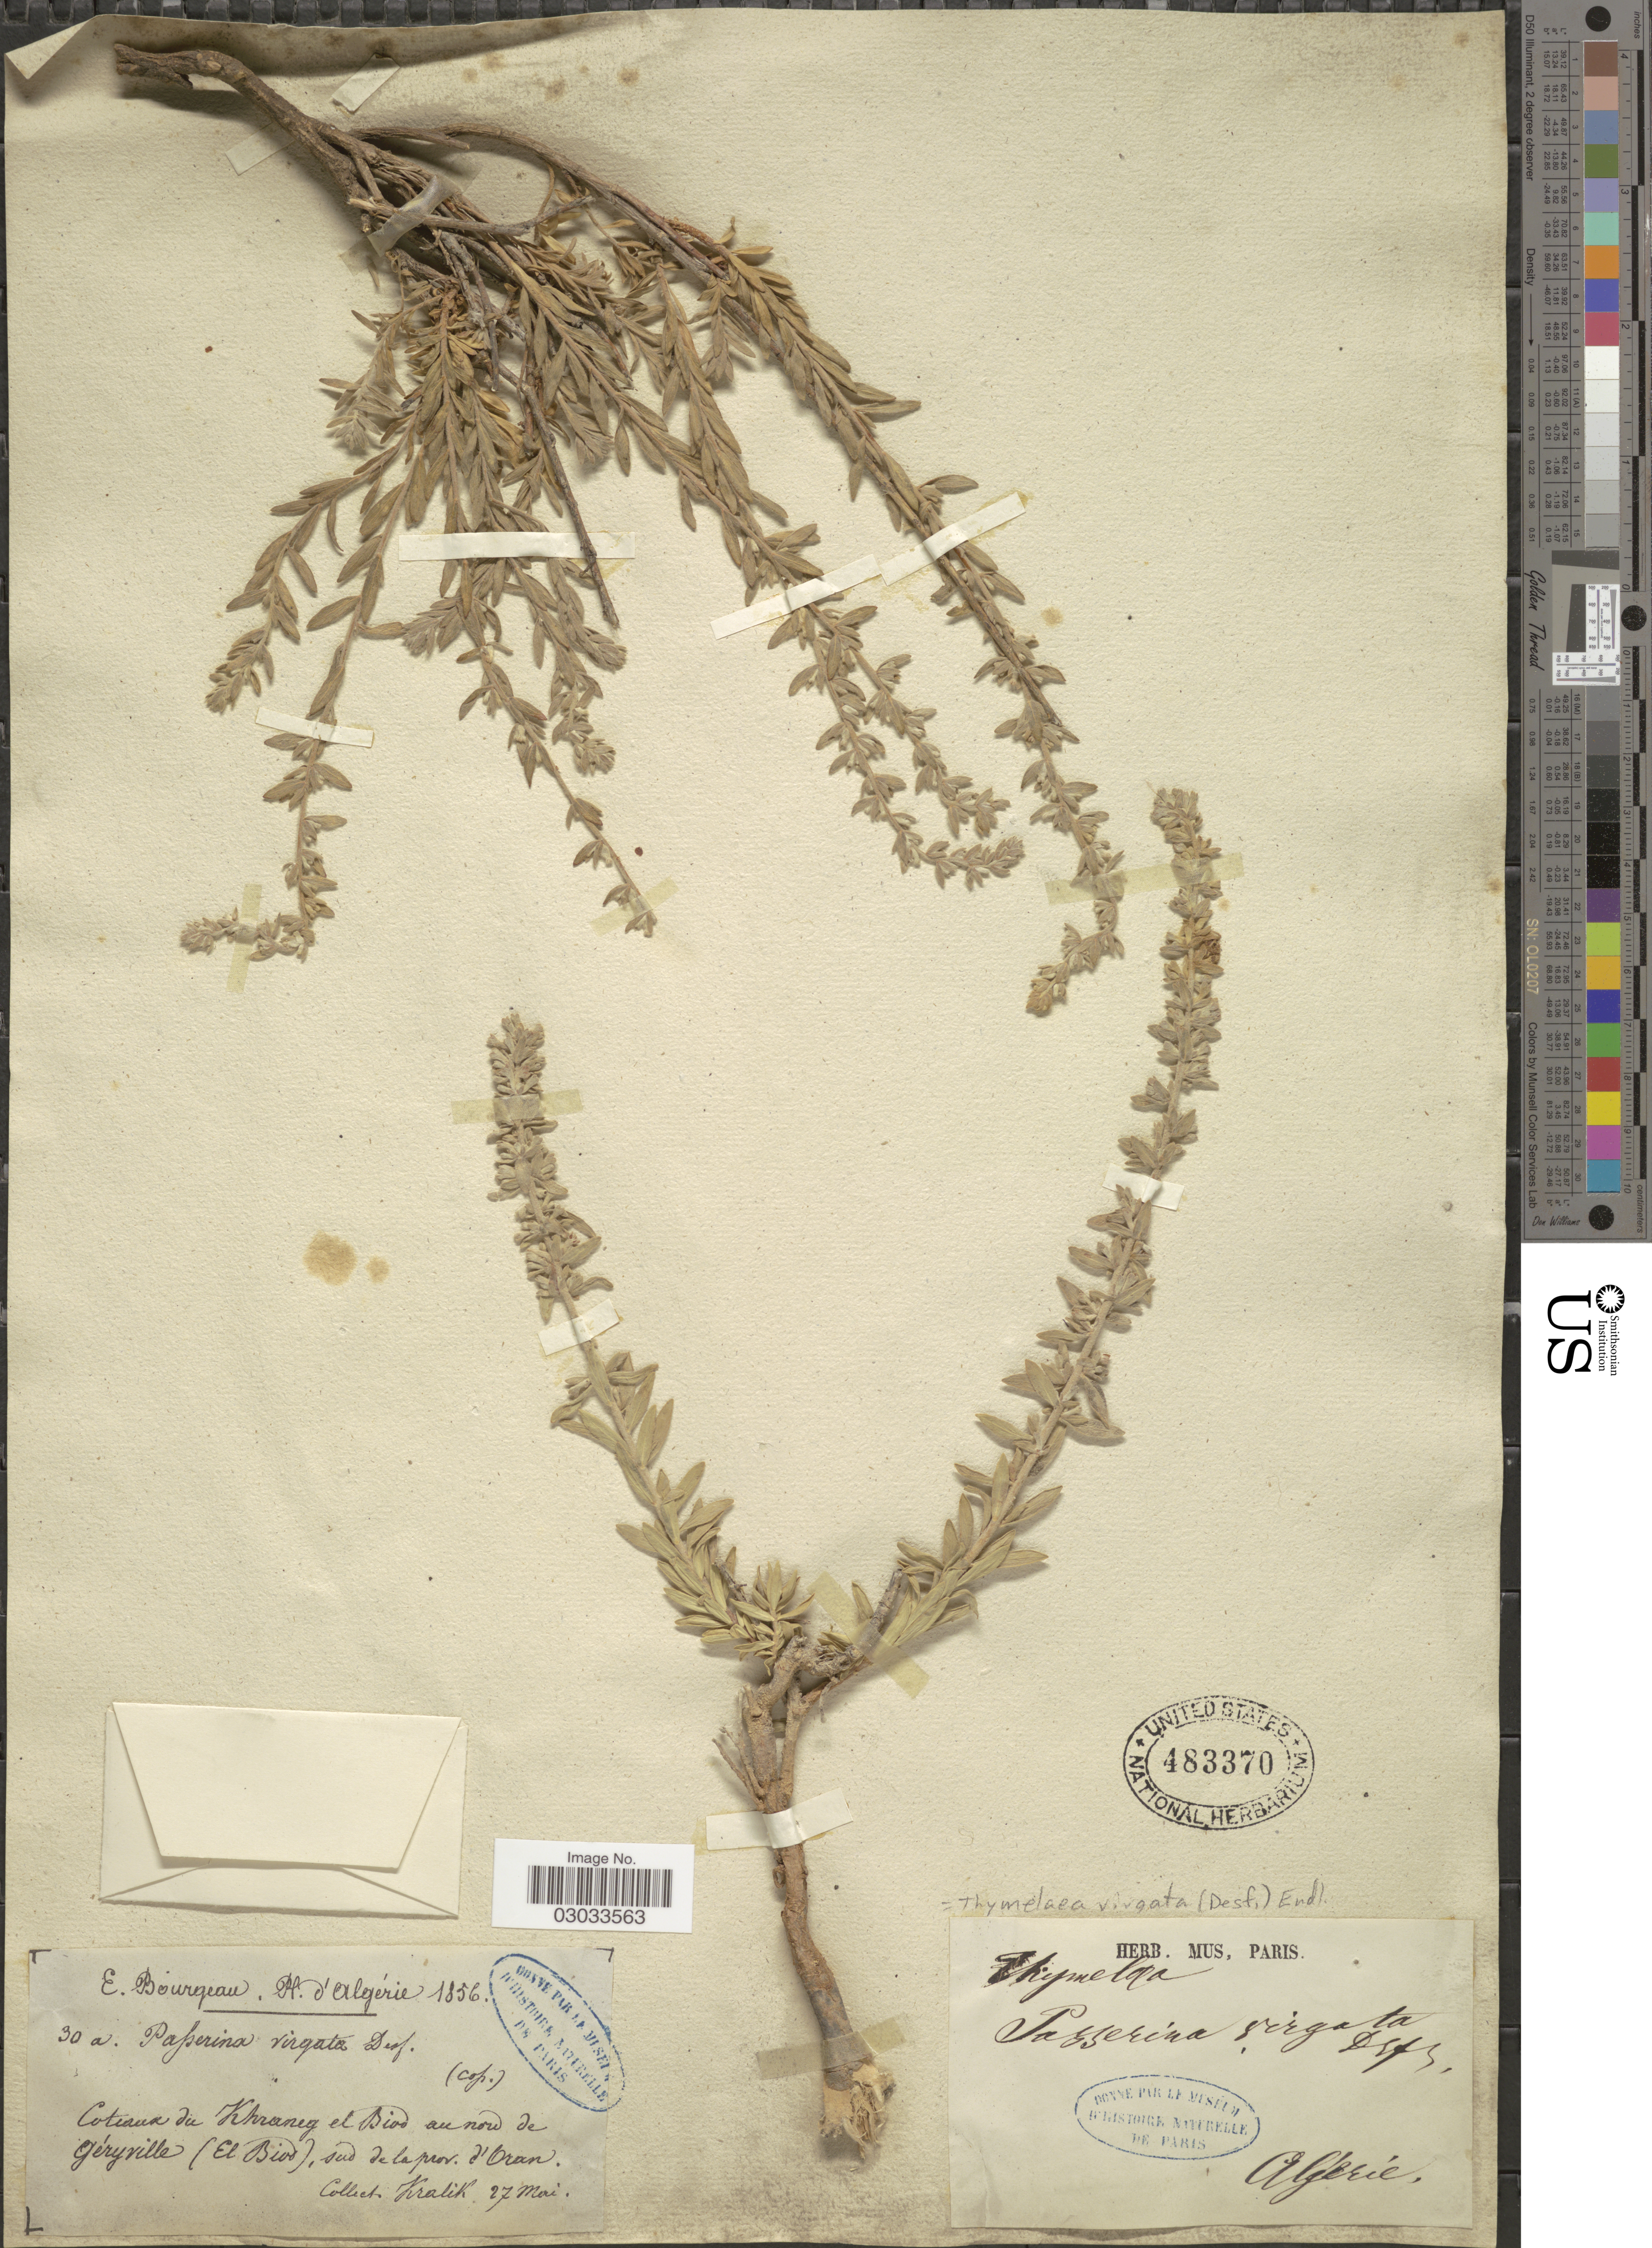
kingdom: Plantae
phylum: Tracheophyta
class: Magnoliopsida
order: Malvales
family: Thymelaeaceae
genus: Thymelaea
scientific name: Thymelaea virgata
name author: (Desf.) Endl.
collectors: Kralik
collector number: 30a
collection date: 1856-05-27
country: Algeria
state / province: Oran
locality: Coteaux de Khraneg et Bios au nord de Géryville (El Bios), sud de la prov d'Oran.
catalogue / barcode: US 483370